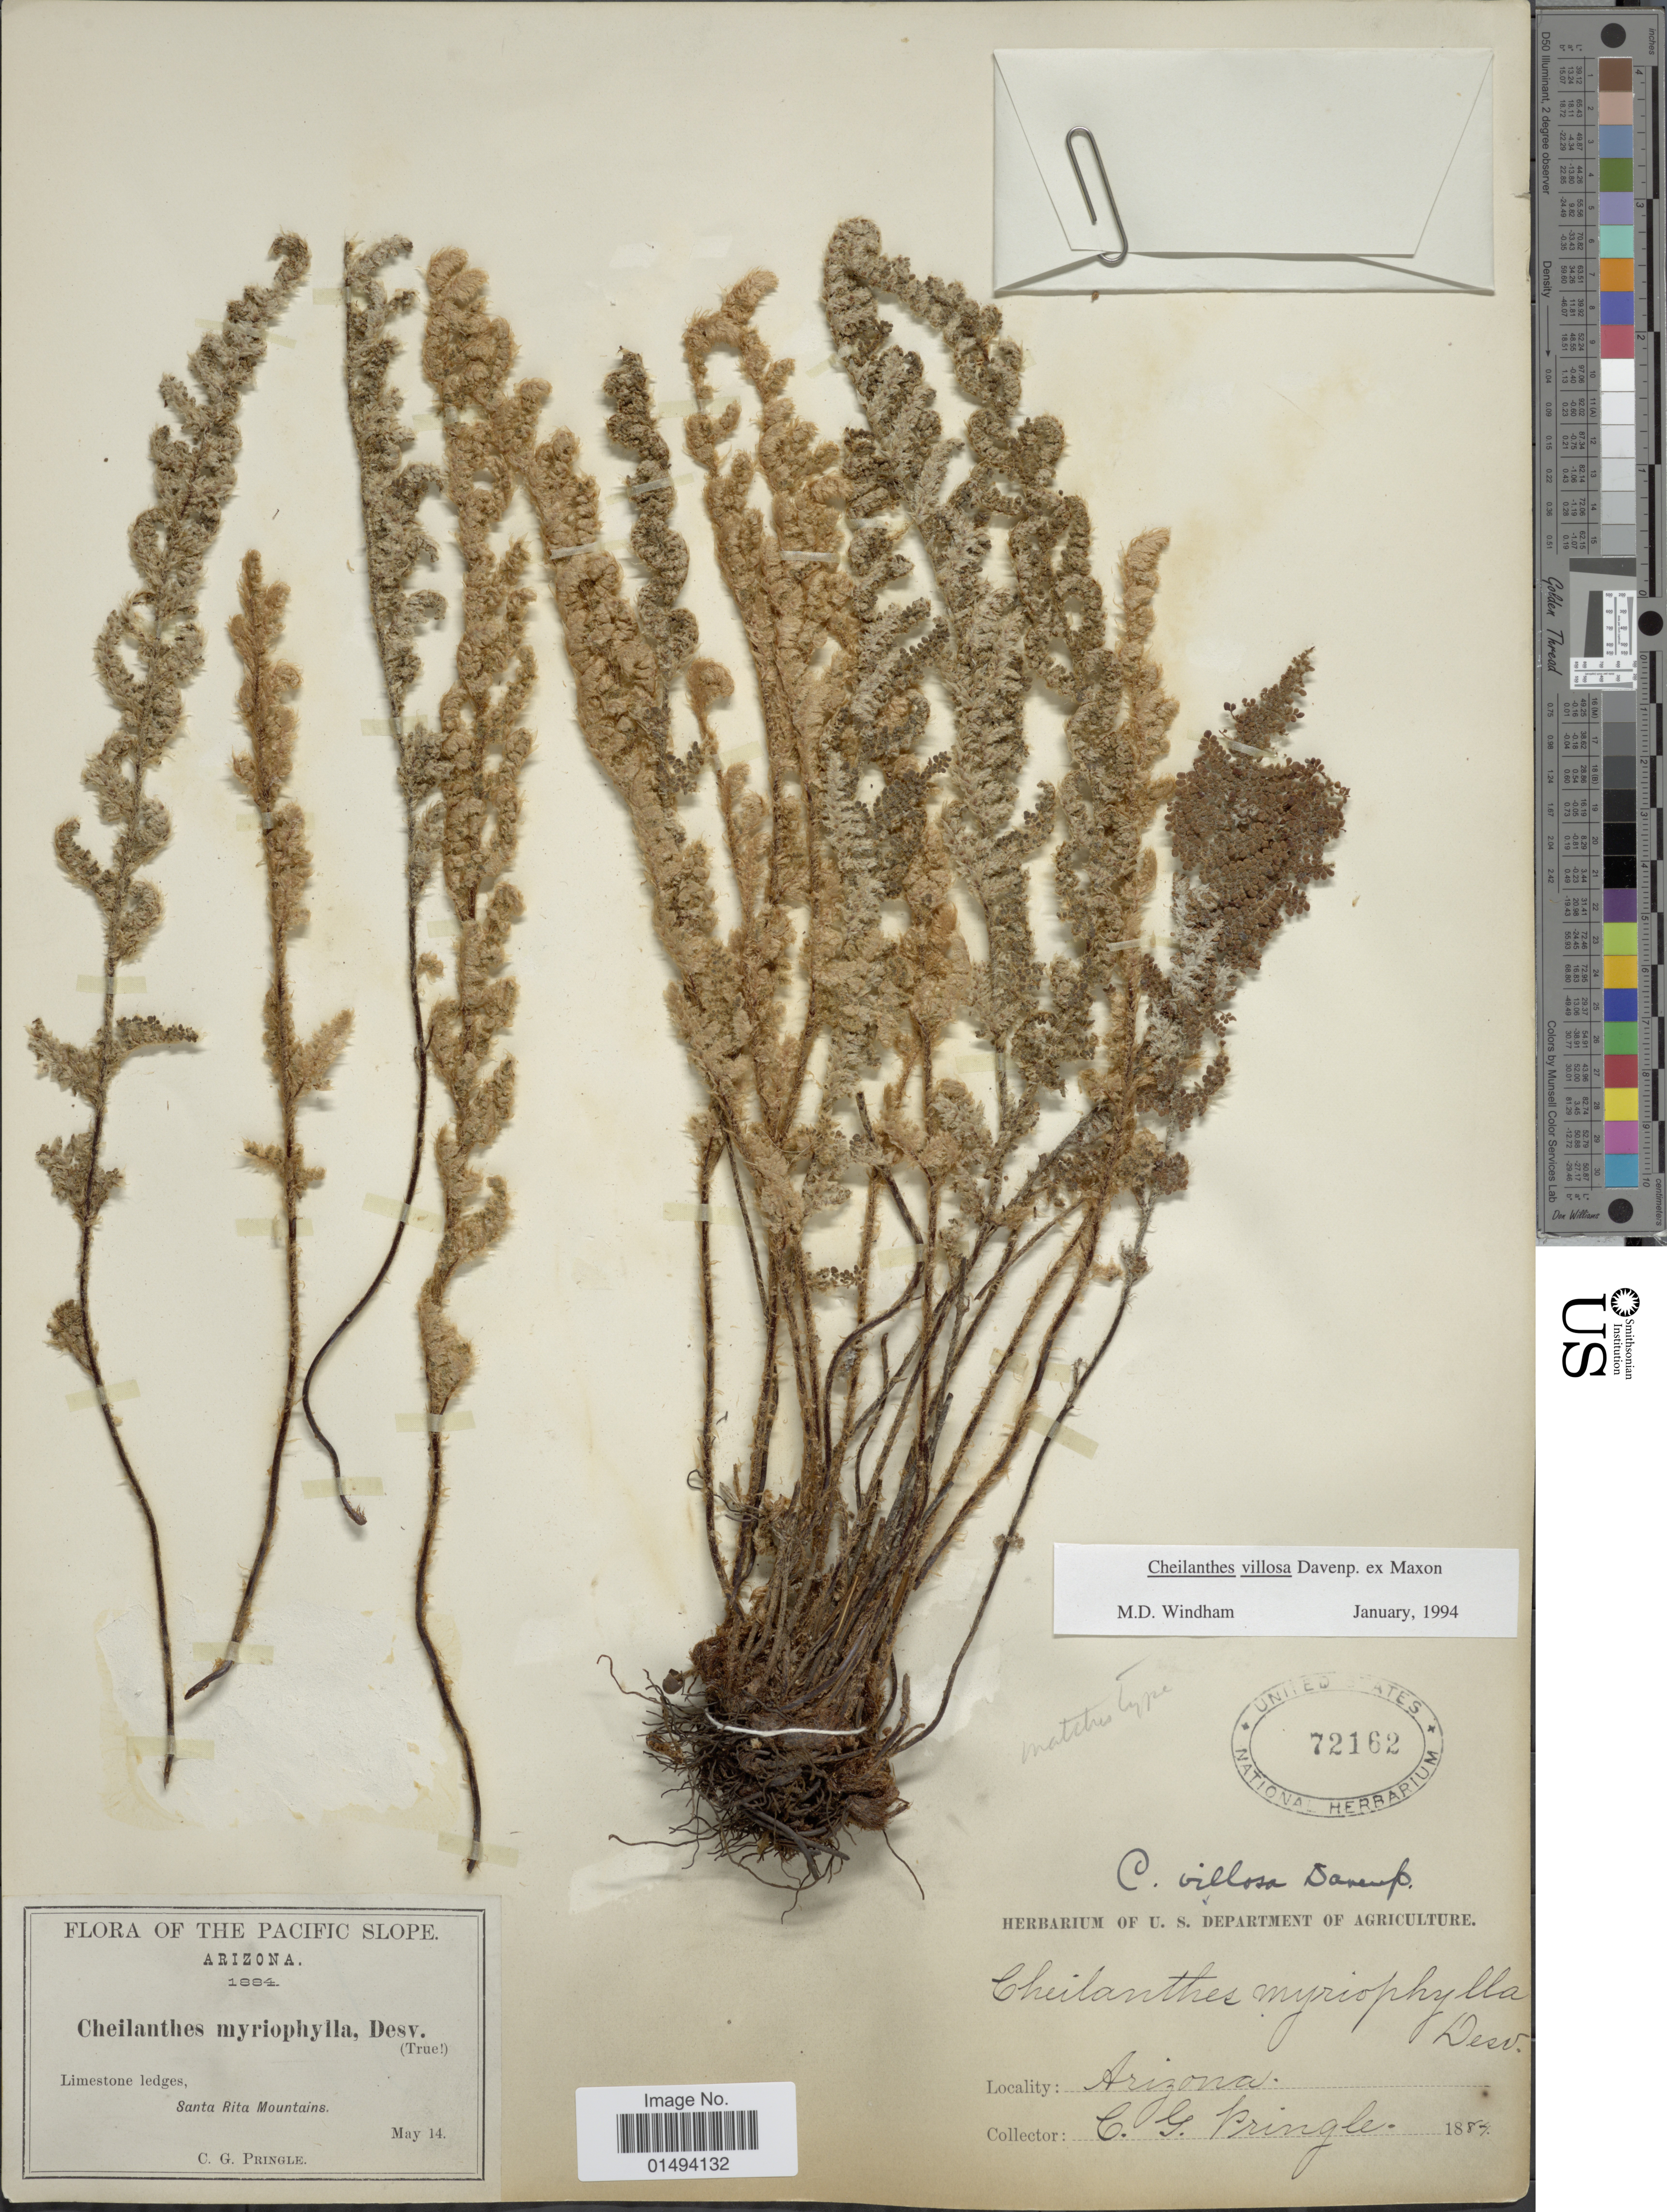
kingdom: Plantae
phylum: Tracheophyta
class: Polypodiopsida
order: Polypodiales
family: Pteridaceae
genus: Myriopteris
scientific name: Myriopteris windhamii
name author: Grusz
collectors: C. G. Pringle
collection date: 1884-05-14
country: United States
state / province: Arizona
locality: Pacific Slope, Limestone ledges, Santa Rita Mountains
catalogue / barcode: US 72162